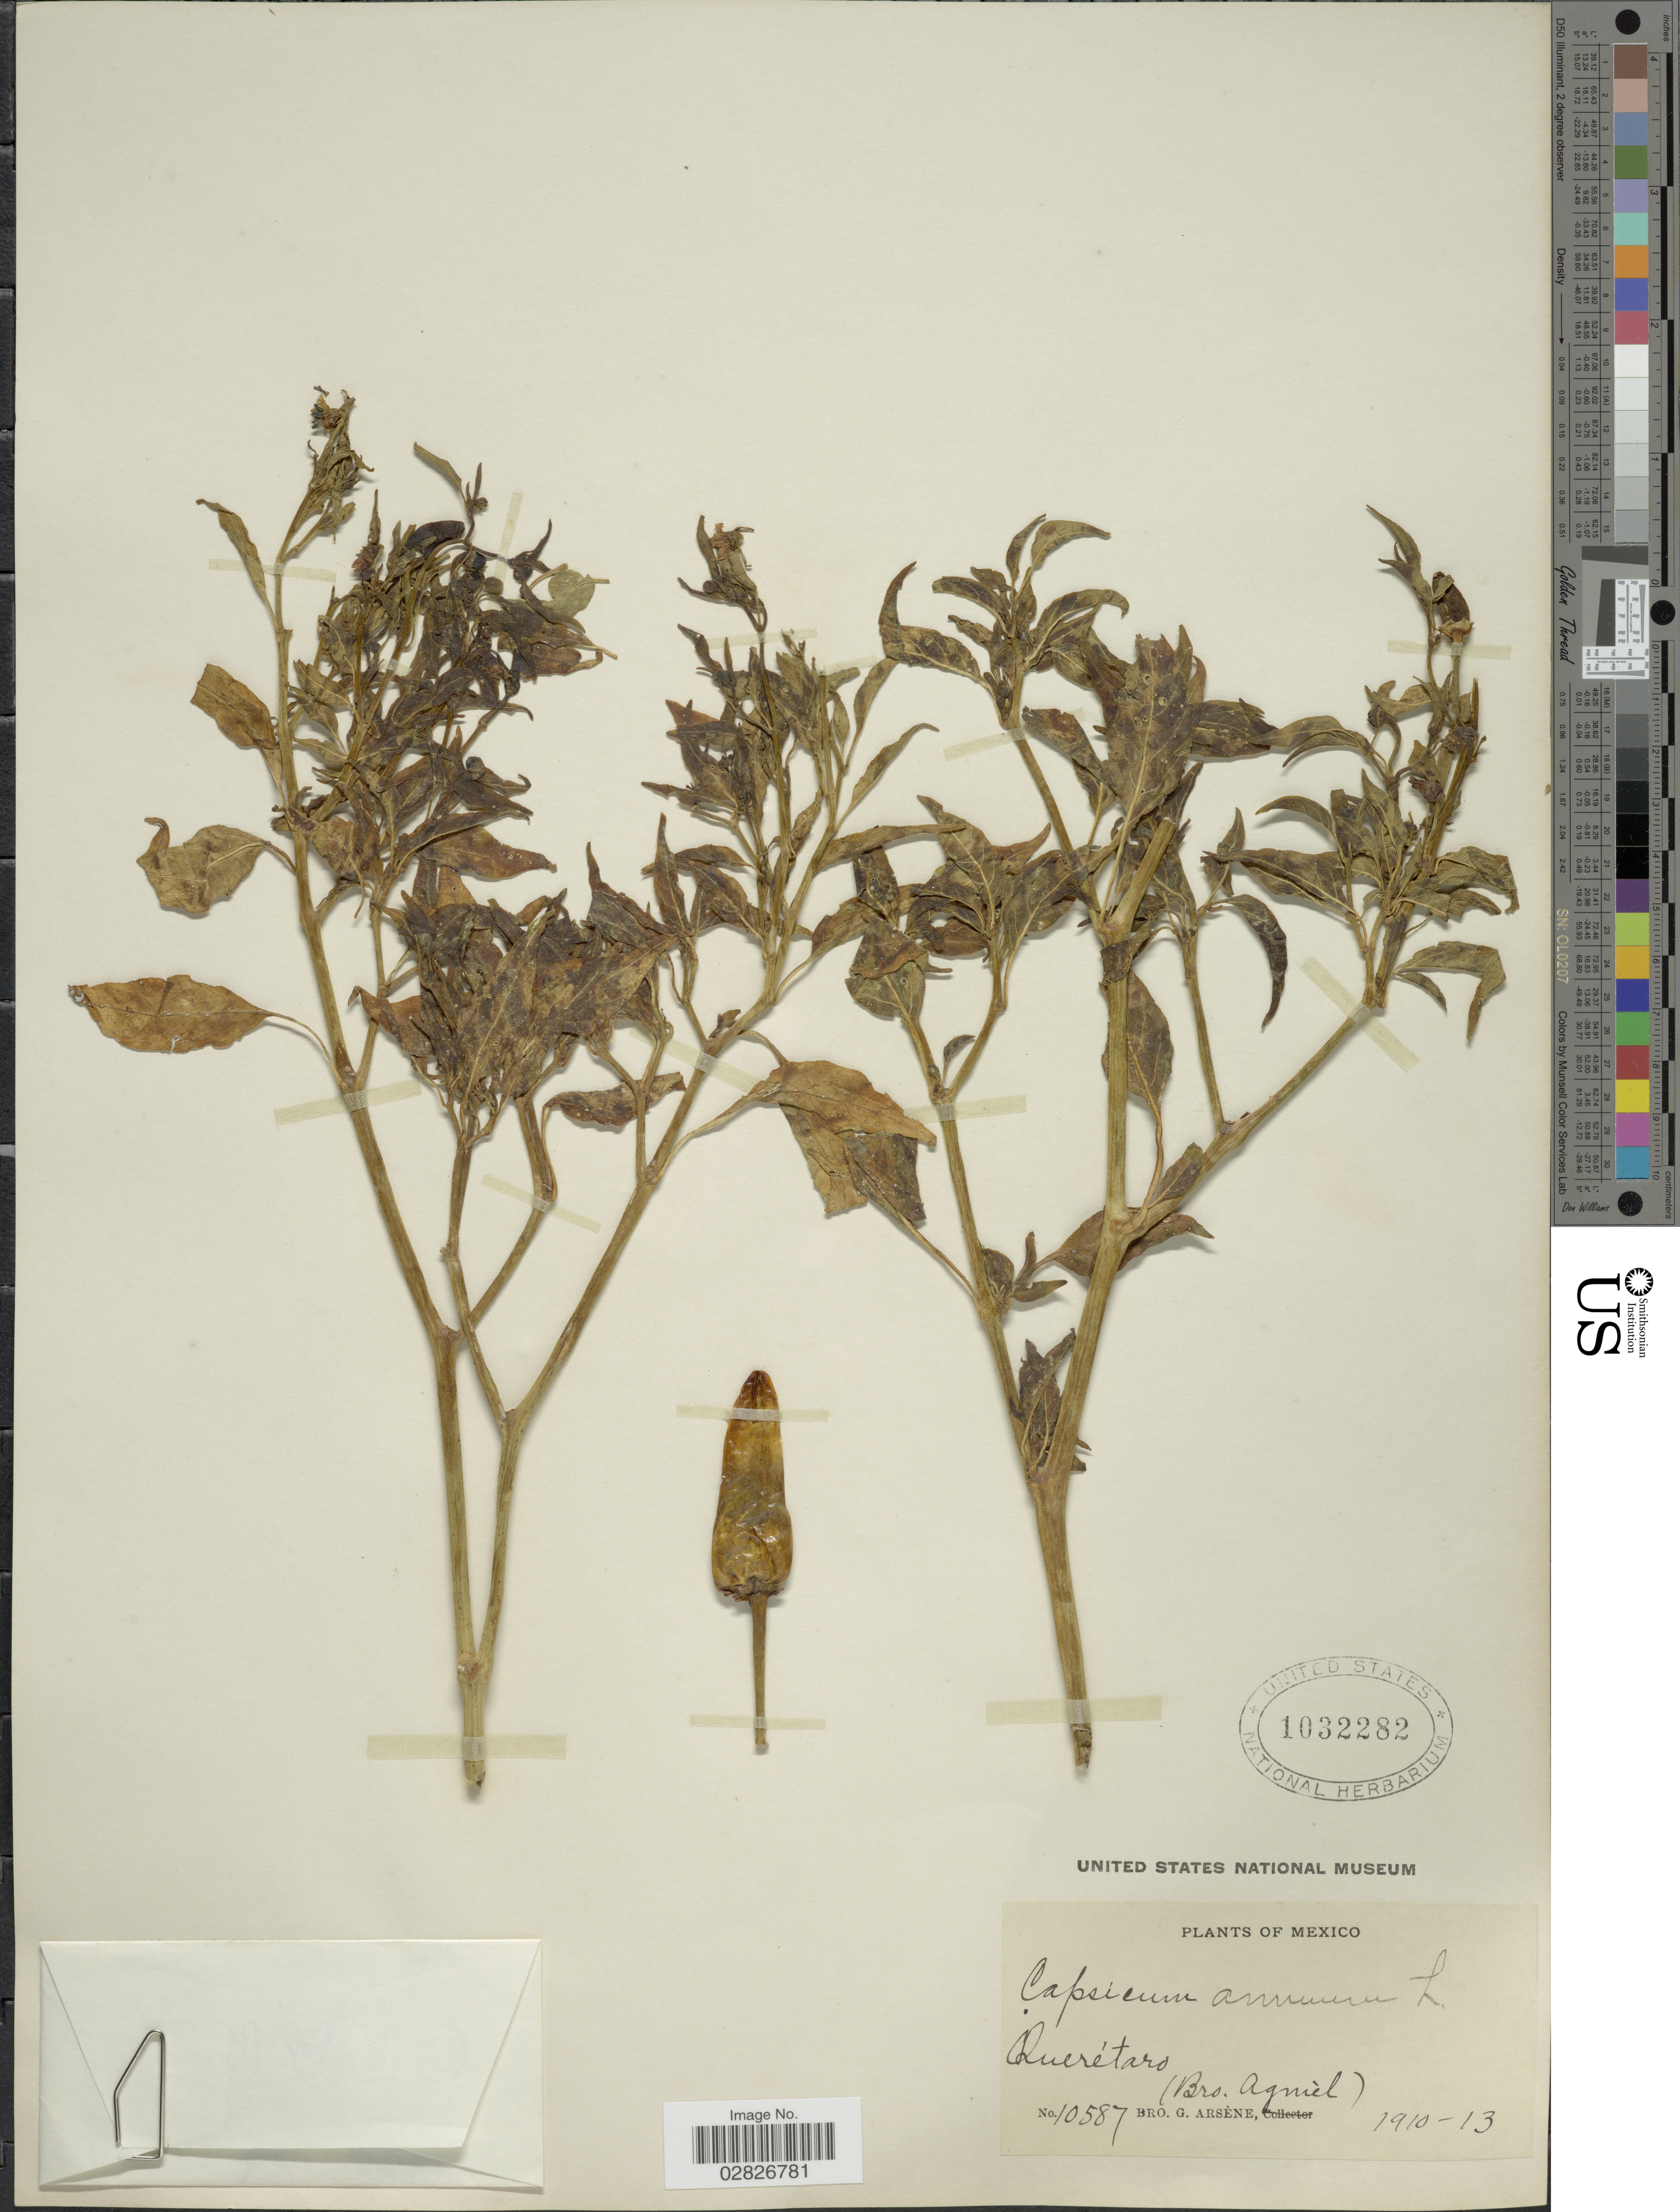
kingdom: Plantae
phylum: Tracheophyta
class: Magnoliopsida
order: Solanales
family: Solanaceae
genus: Capsicum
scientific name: Capsicum annuum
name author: L.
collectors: Bro. G. Arsène & Bro. Agniel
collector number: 10587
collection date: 1910/1913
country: Mexico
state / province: Querétaro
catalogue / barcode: US 1032282